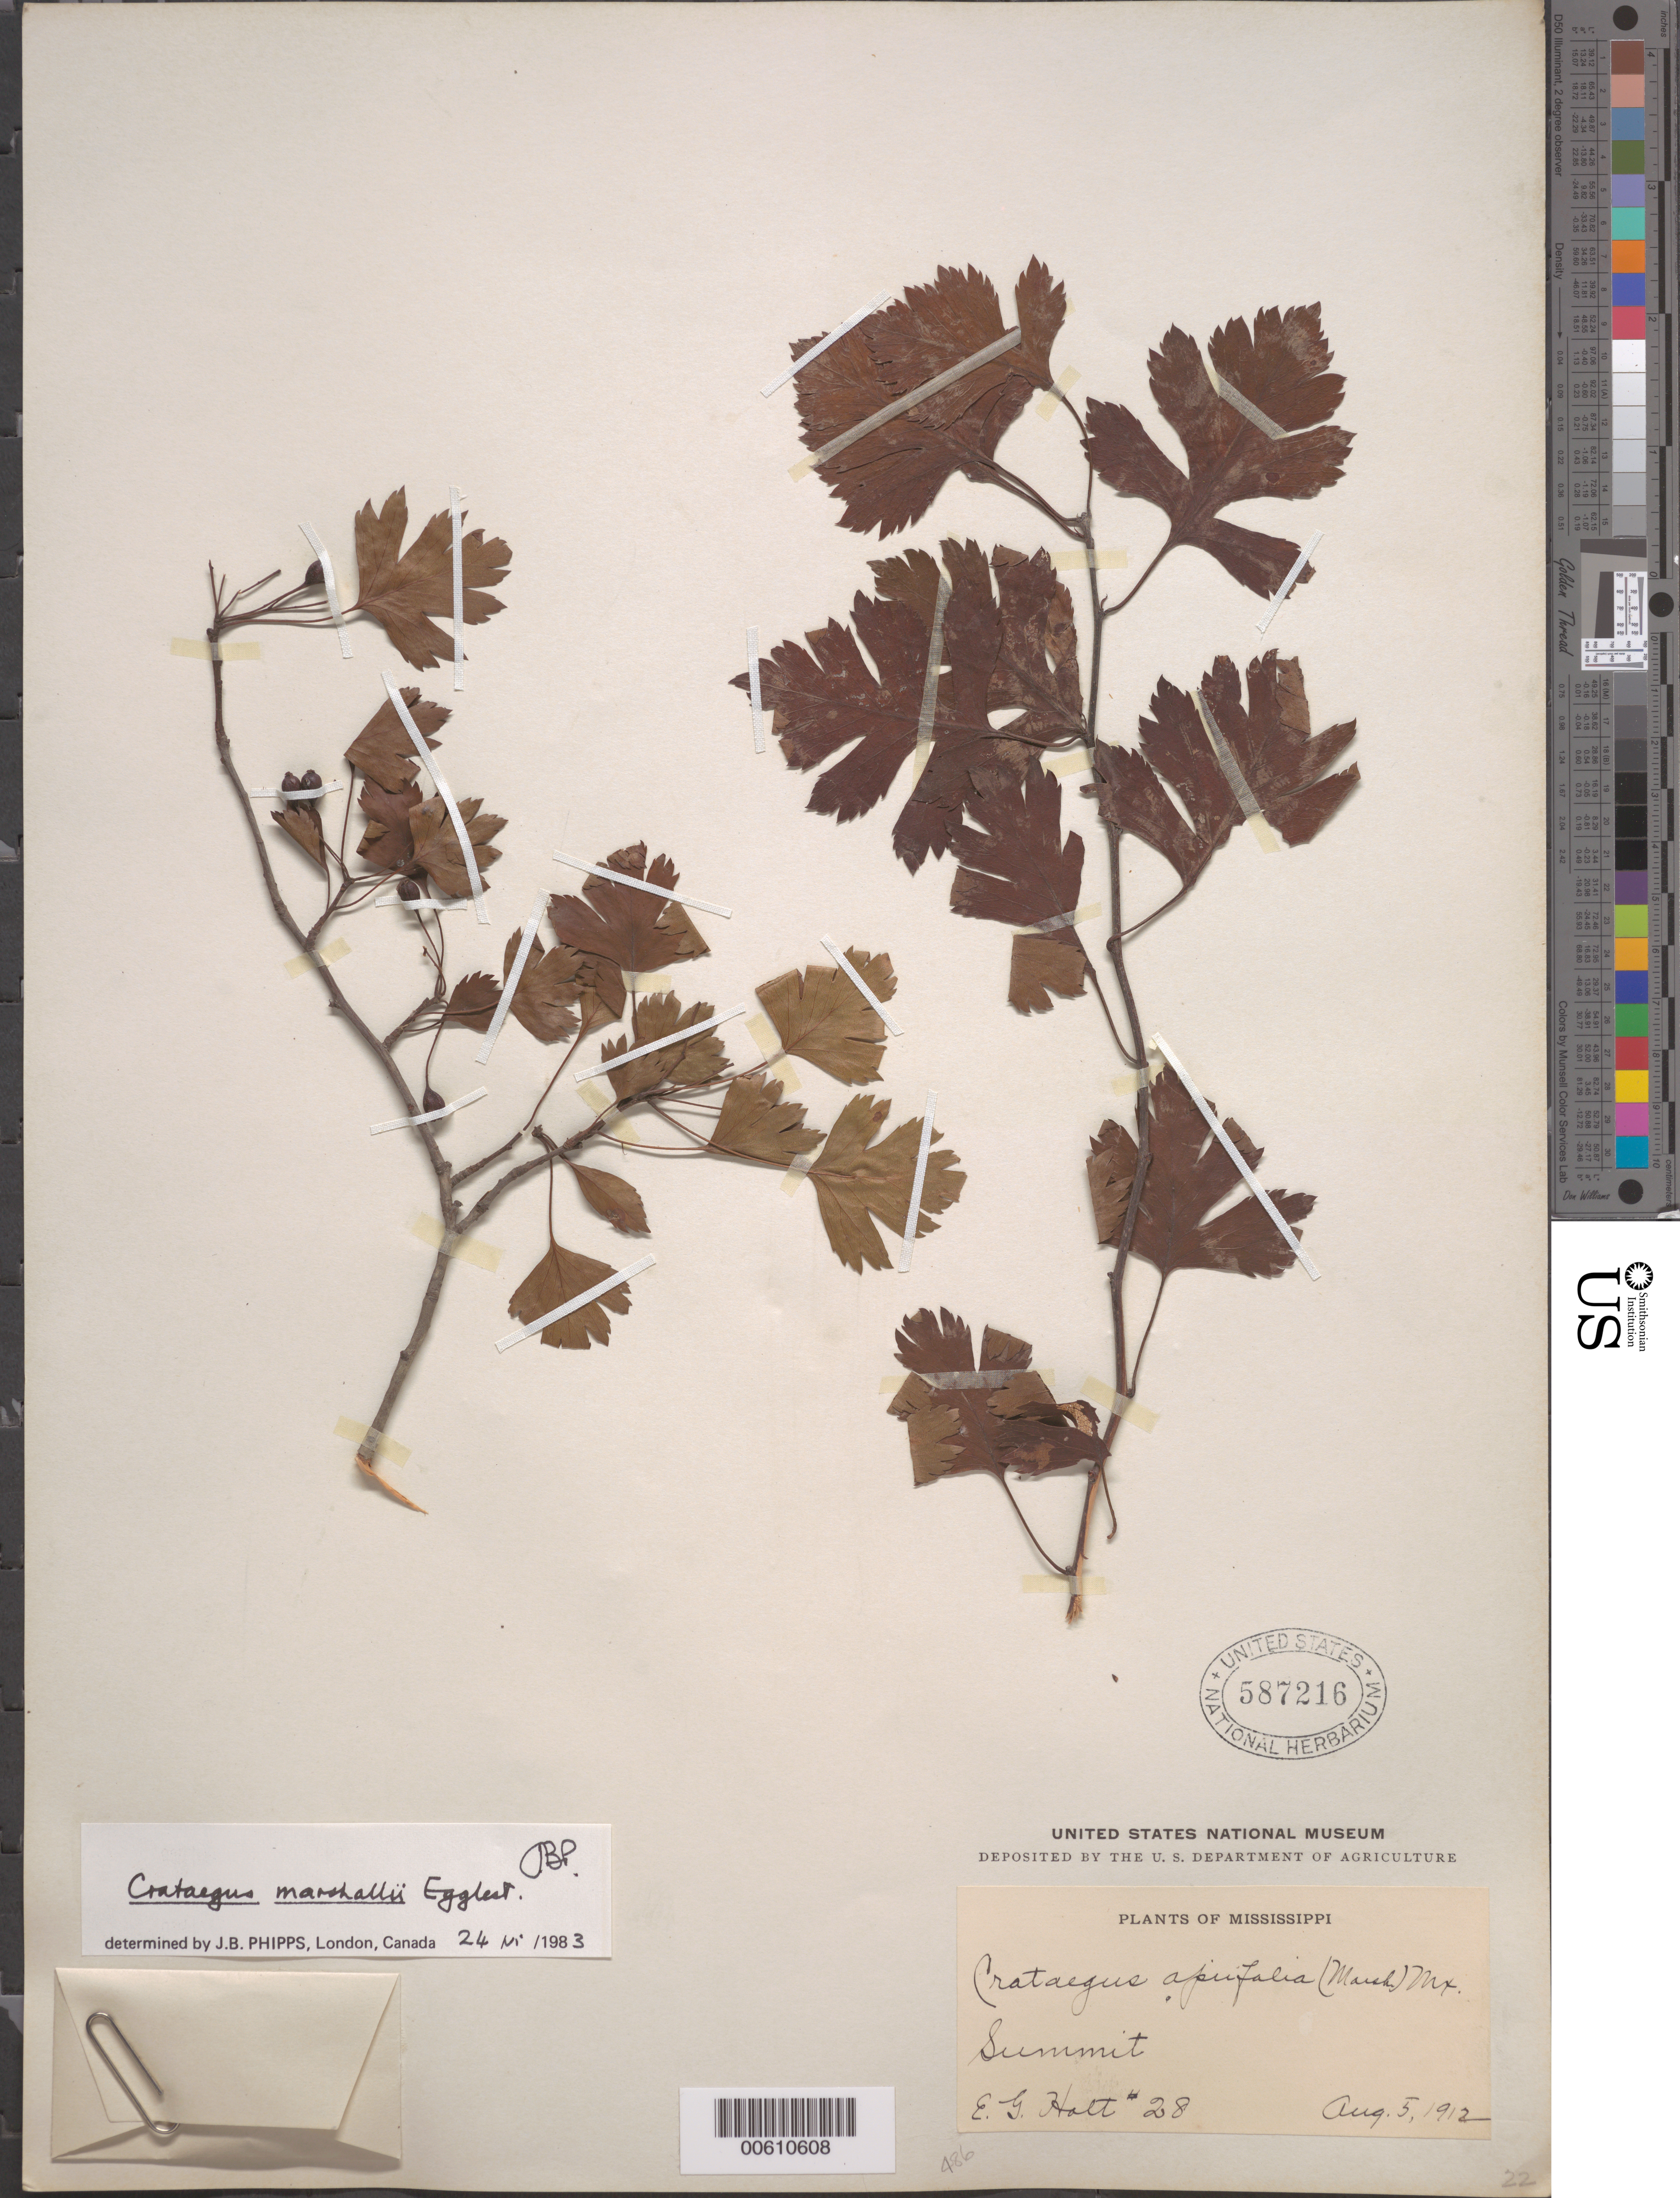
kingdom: Plantae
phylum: Tracheophyta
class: Magnoliopsida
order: Rosales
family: Rosaceae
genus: Crataegus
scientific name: Crataegus marshallii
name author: Eggl.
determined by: Phipps, James B., (UWO), University of Western Ontario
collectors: E. Holt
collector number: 28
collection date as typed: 05 Aug 1912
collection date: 1912-08-05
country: United States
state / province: Mississippi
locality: Summit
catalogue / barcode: US 587216